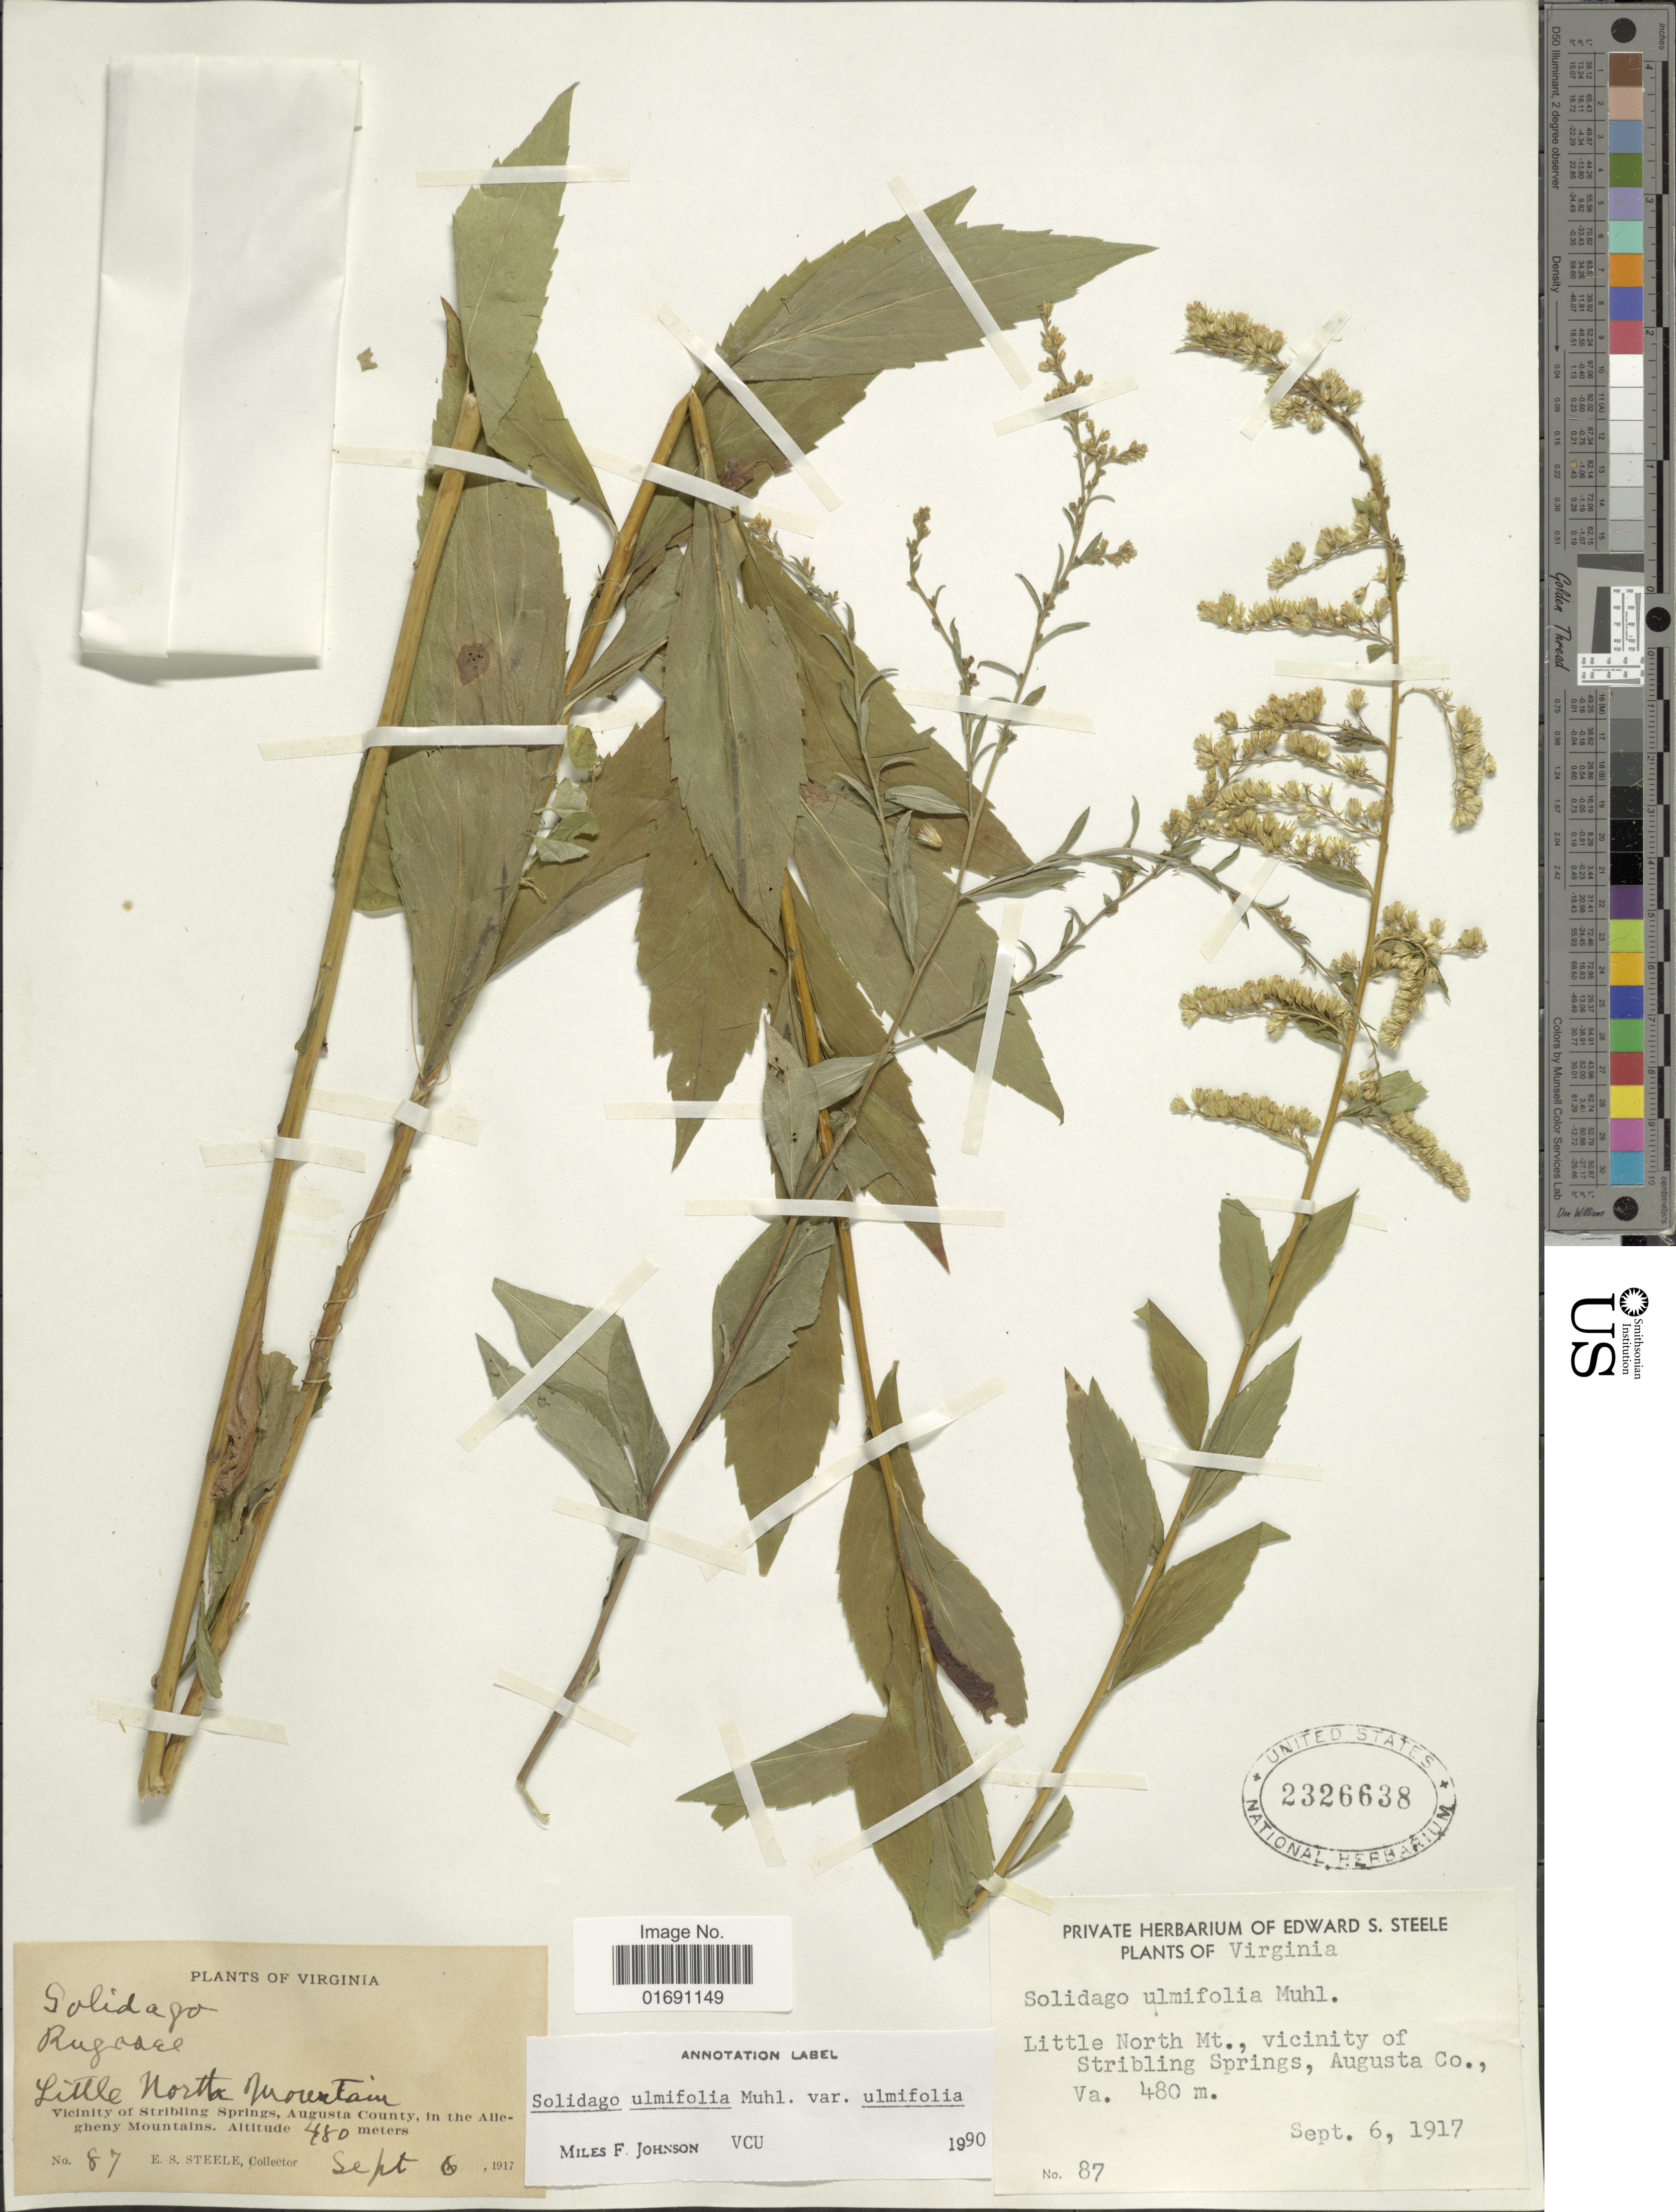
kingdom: Plantae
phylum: Tracheophyta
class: Magnoliopsida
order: Asterales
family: Asteraceae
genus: Solidago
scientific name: Solidago ulmifolia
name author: Muhl. ex Willd.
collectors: E. Steele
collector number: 87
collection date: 1917-09-06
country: United States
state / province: Virginia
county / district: Augusta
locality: Little North Mt. vicinity of Stribling Springs, Augusta Co., VA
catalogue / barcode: US 2326638